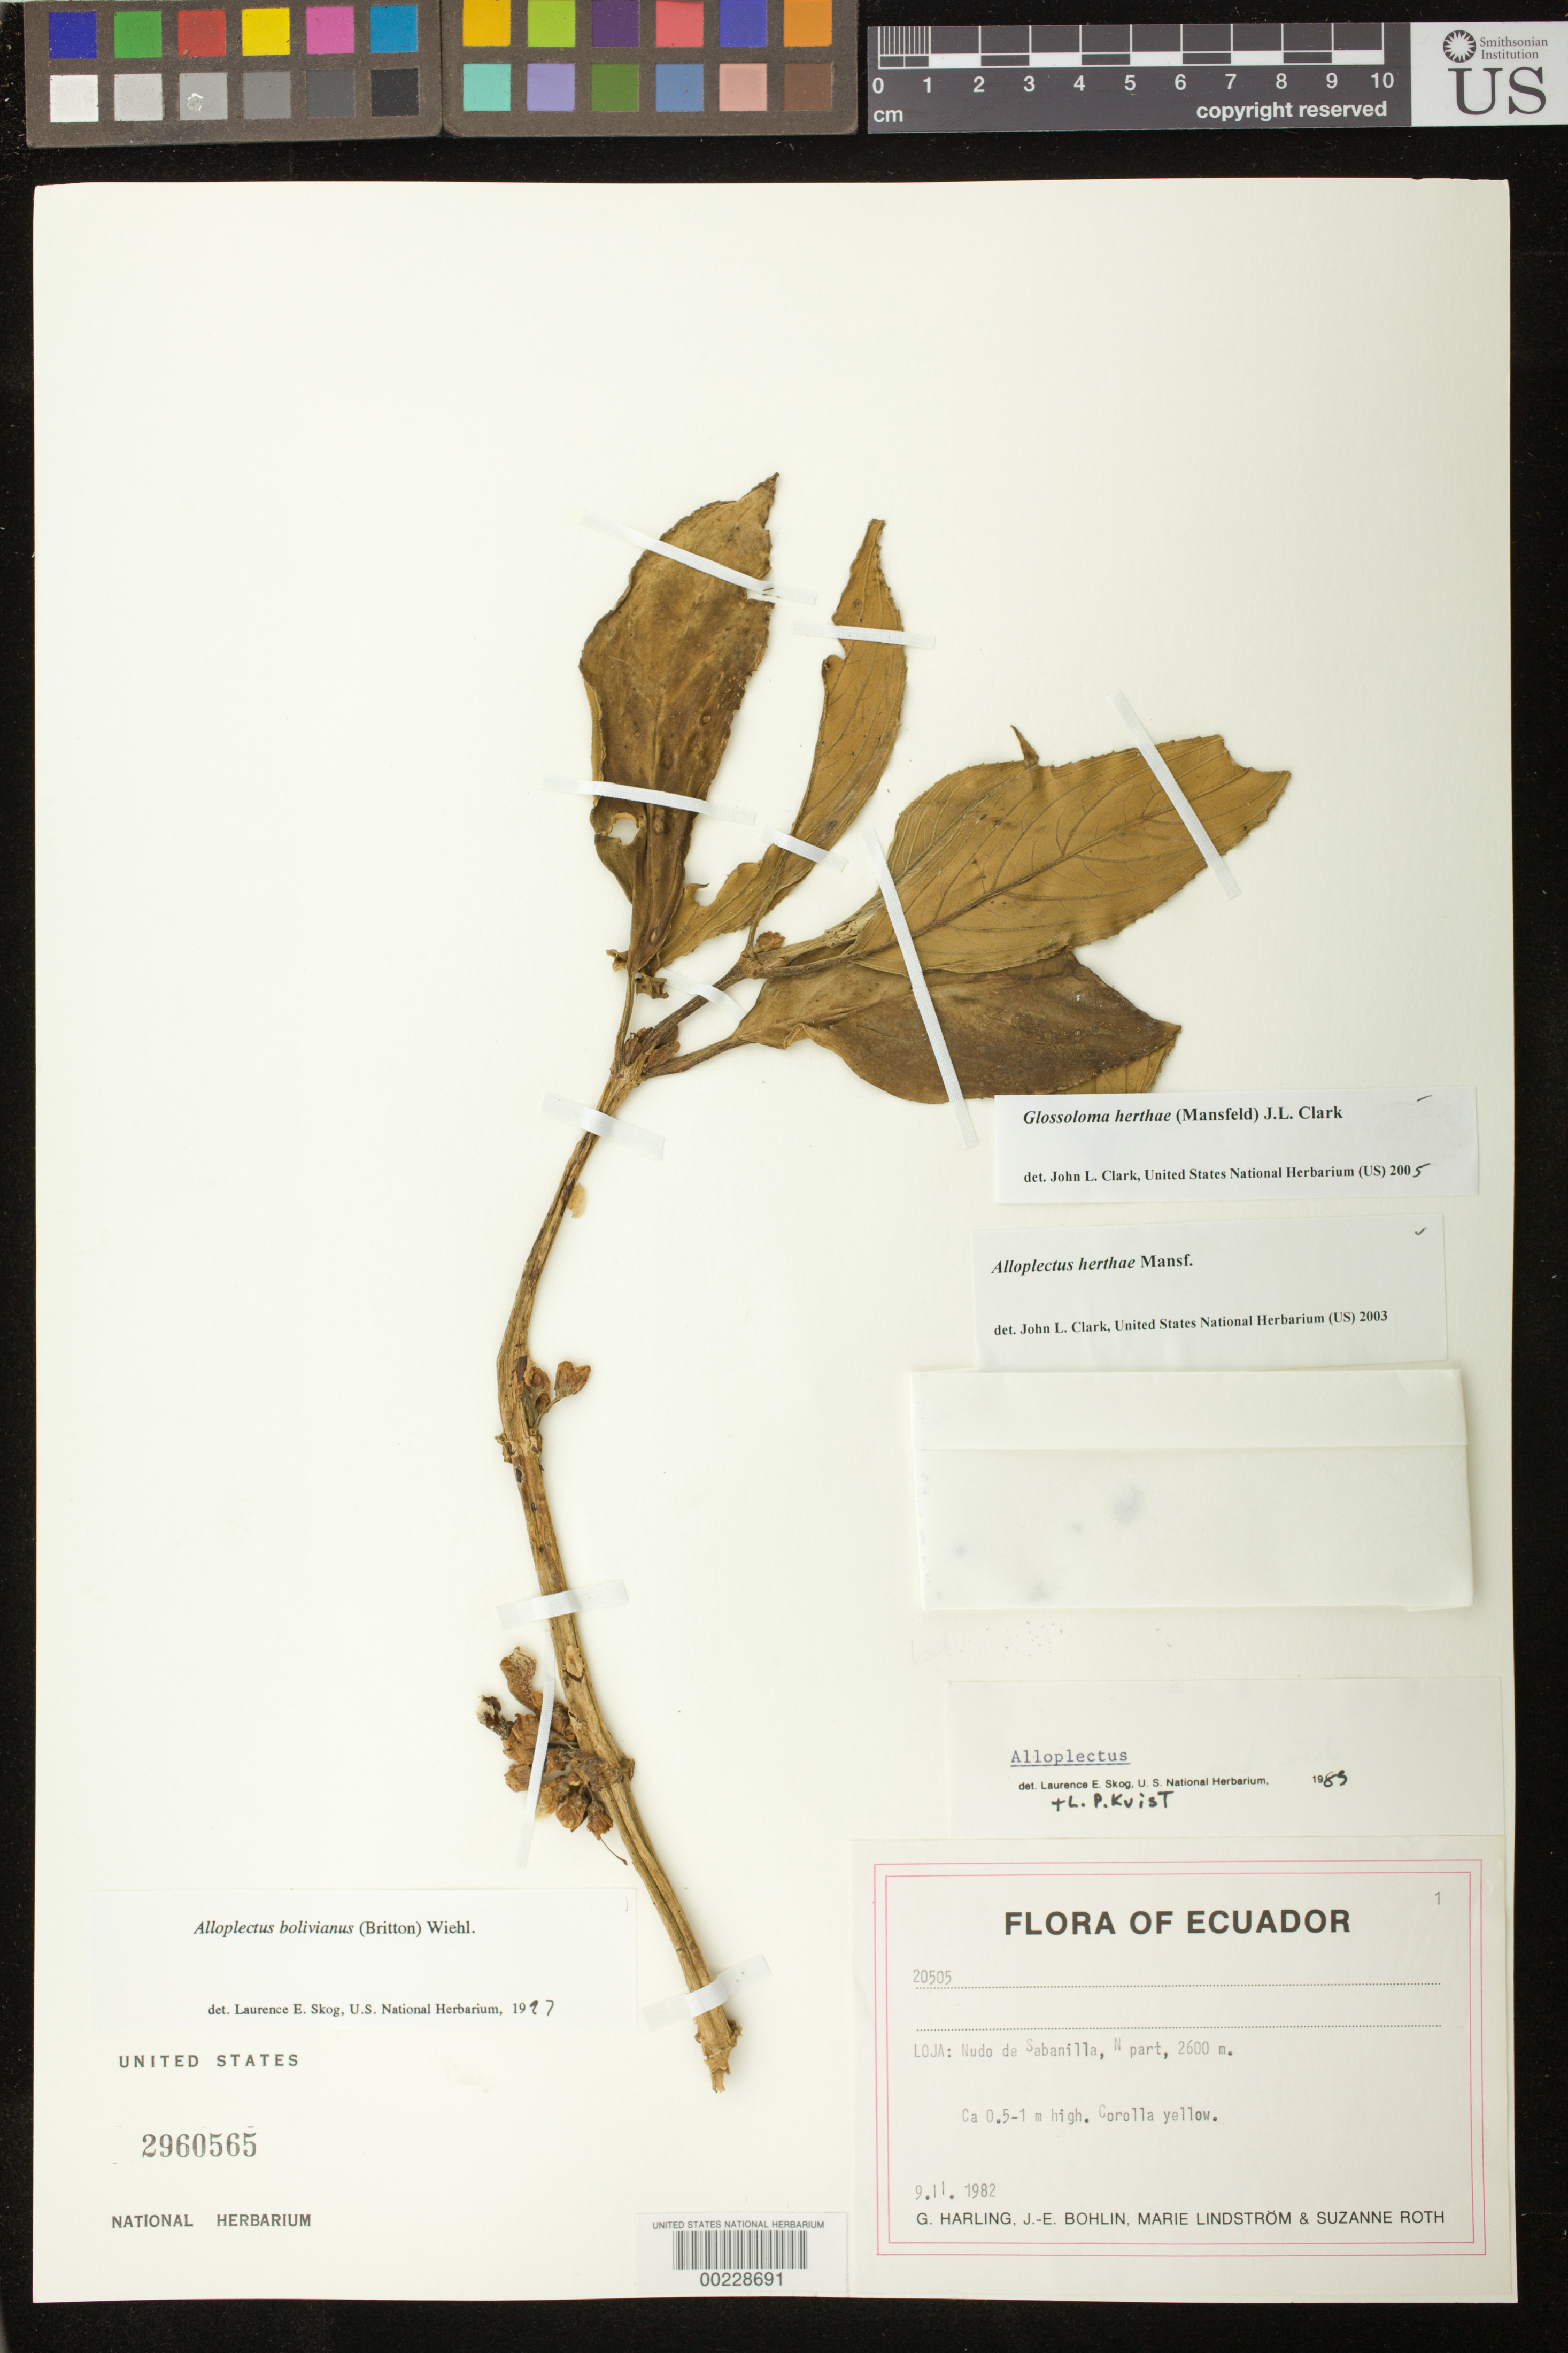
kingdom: Plantae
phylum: Tracheophyta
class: Magnoliopsida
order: Lamiales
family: Gesneriaceae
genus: Glossoloma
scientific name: Glossoloma herthae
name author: (Mansf.) J.L. Clark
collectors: G. Harling, J. Bohlin, M. Lindström & S. Roth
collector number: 20505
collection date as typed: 09 Feb 1982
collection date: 1982-02-09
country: Ecuador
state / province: Loja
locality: Nudo de Sabanilla, N part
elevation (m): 2600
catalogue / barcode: US 2960565